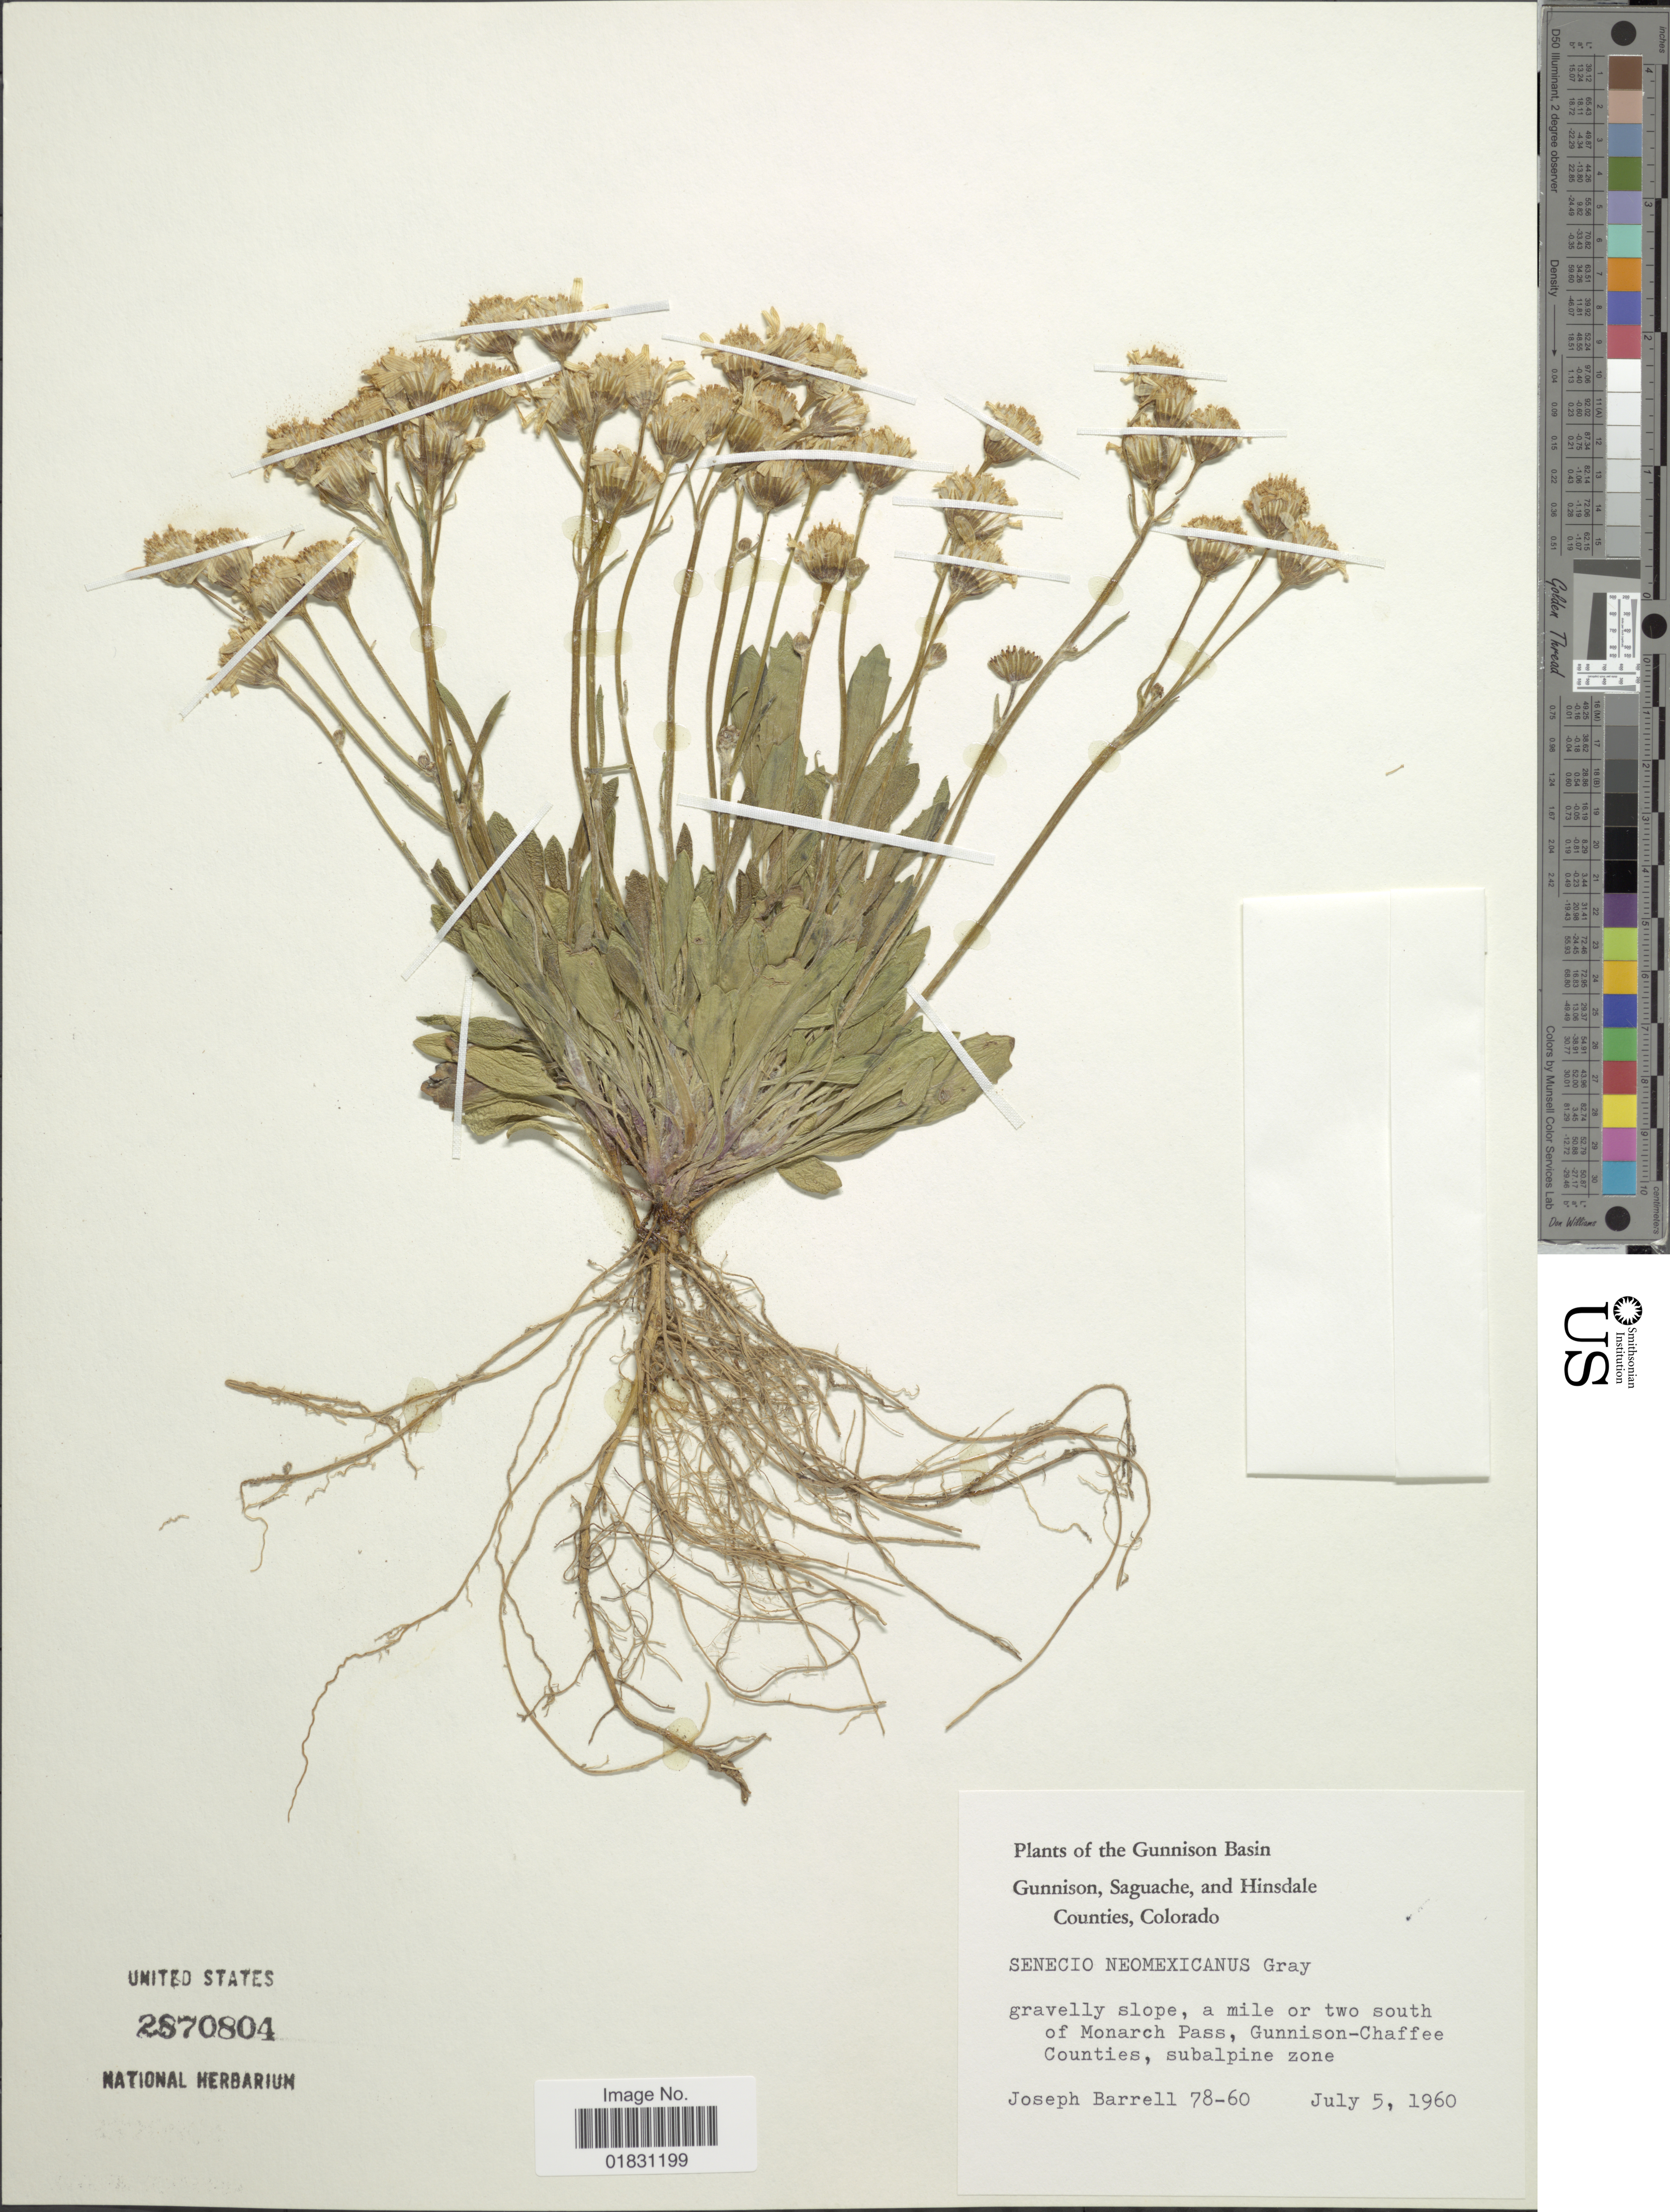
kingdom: Plantae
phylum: Tracheophyta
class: Magnoliopsida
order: Asterales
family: Asteraceae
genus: Packera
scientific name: Packera neomexicana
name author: (A. Gray) W.A. Weber & Á. Löve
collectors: J. Barrell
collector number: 78-60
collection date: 1960-07-05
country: United States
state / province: Colorado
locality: The Gunnison Basin Gunnison, Saguache, and Hinsdale Counties, gravelly slope, a mile or two south of Monarch Pass, Gunnison-Chaffee Counties, subalpine zone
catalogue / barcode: US 2870804